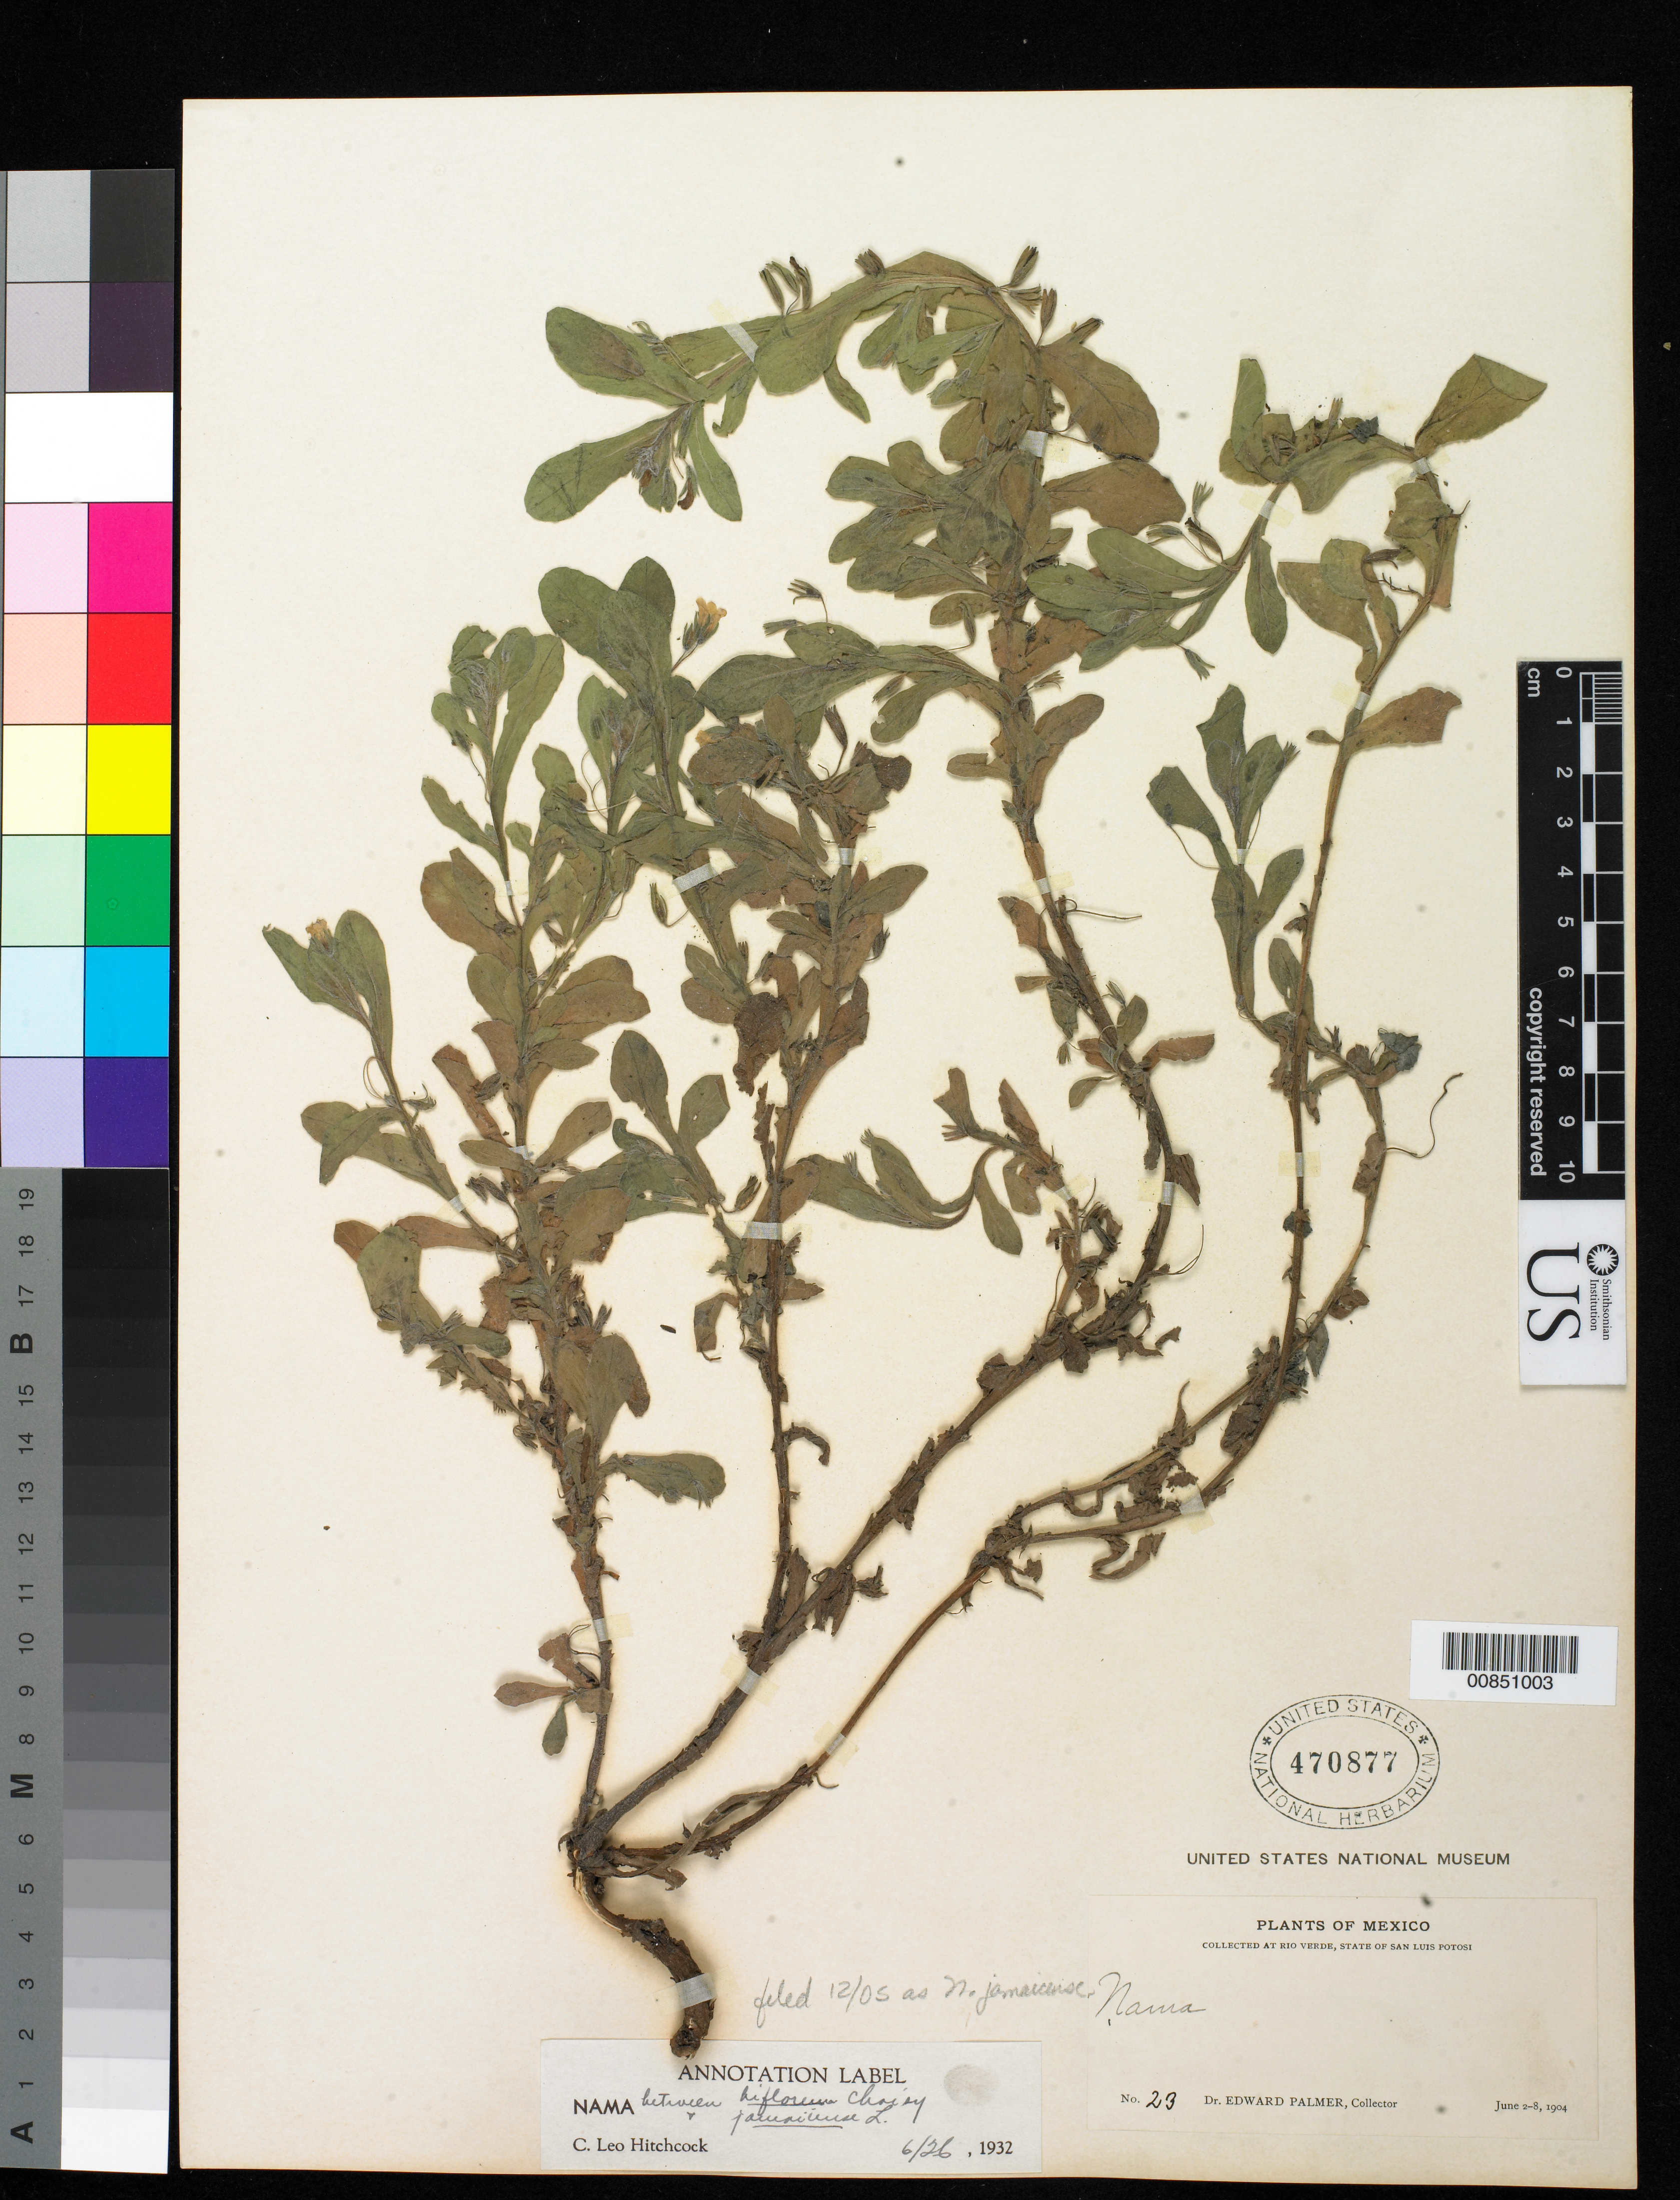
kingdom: Plantae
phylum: Tracheophyta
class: Magnoliopsida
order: Boraginales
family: Namaceae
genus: Nama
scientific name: Nama jamaicensis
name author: L.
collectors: E. Palmer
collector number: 23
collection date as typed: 02 Jun 1904 to 08 Jun 1904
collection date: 1904-06-02/1904-06-08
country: Mexico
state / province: San Luis Potosí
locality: Río Verde, San Luis Potosí.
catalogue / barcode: US 470877